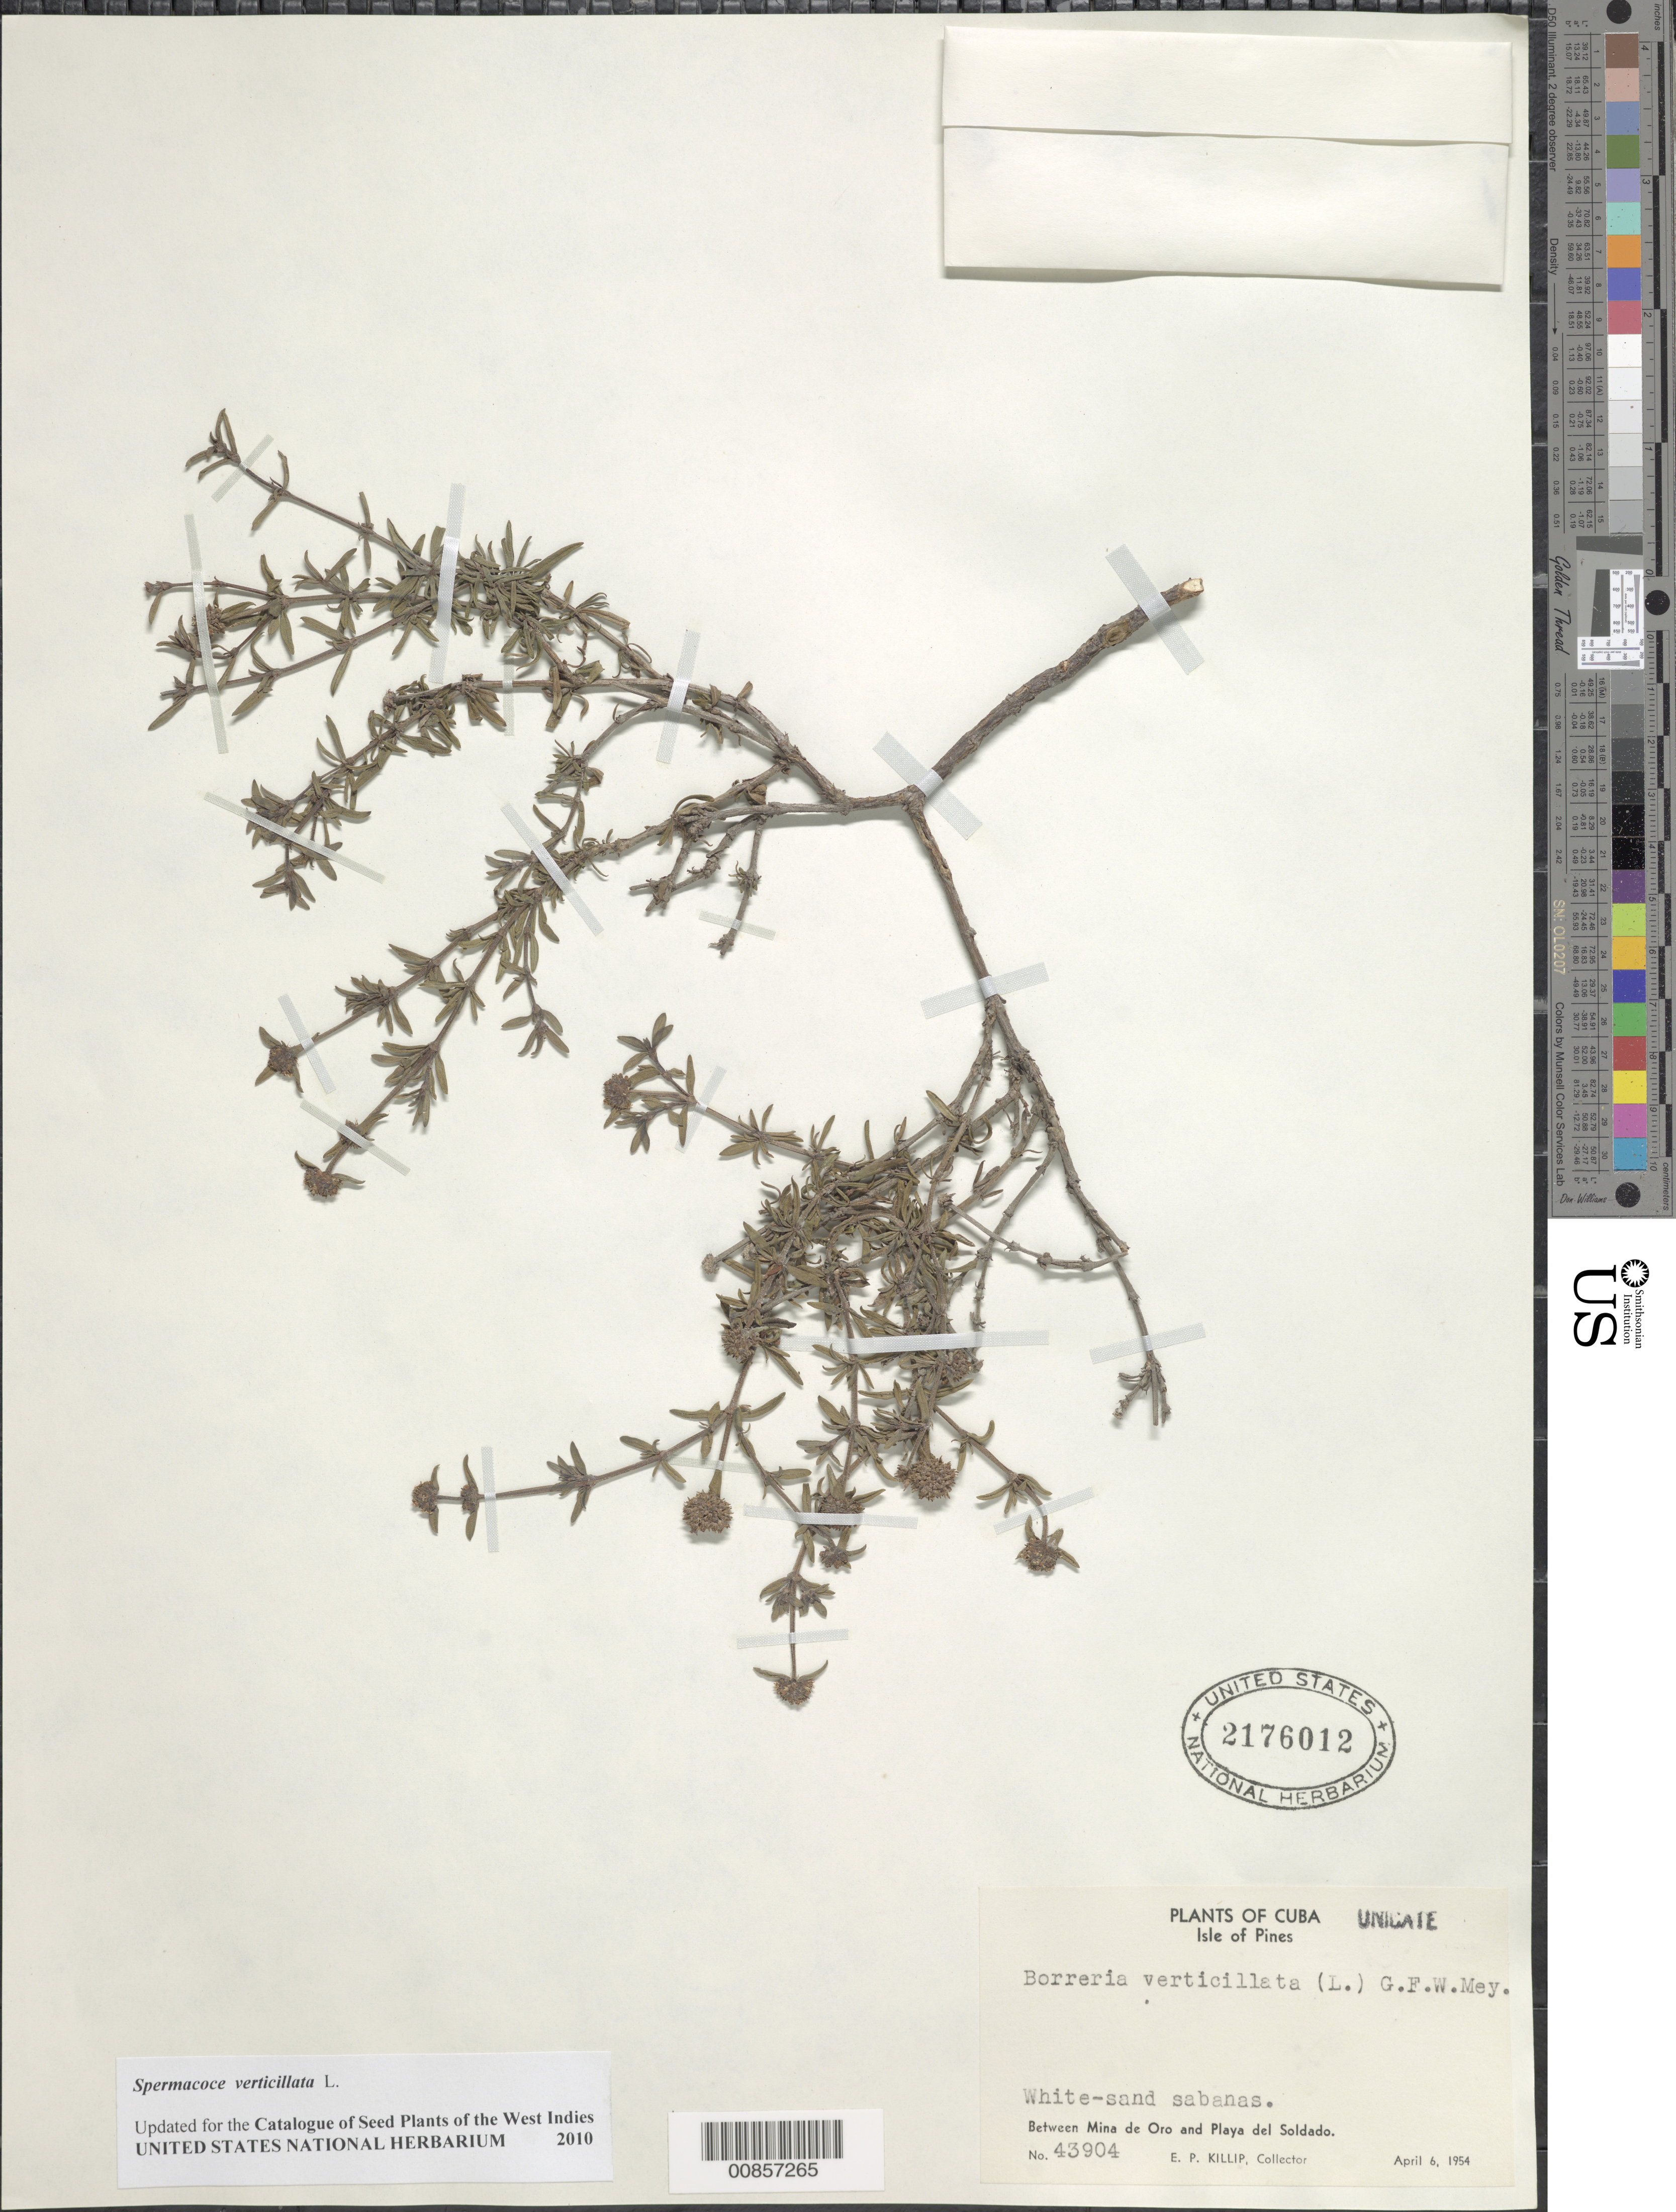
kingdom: Plantae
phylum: Tracheophyta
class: Magnoliopsida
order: Gentianales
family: Rubiaceae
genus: Spermacoce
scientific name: Spermacoce verticillata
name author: L.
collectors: E. P. Killip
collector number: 43904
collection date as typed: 06 Apr 1954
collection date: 1954-04-06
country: Cuba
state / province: Isla de La Juventud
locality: Between Mina de Oro and Playa del Soldado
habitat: White-sand sabanas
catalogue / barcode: US 2176012